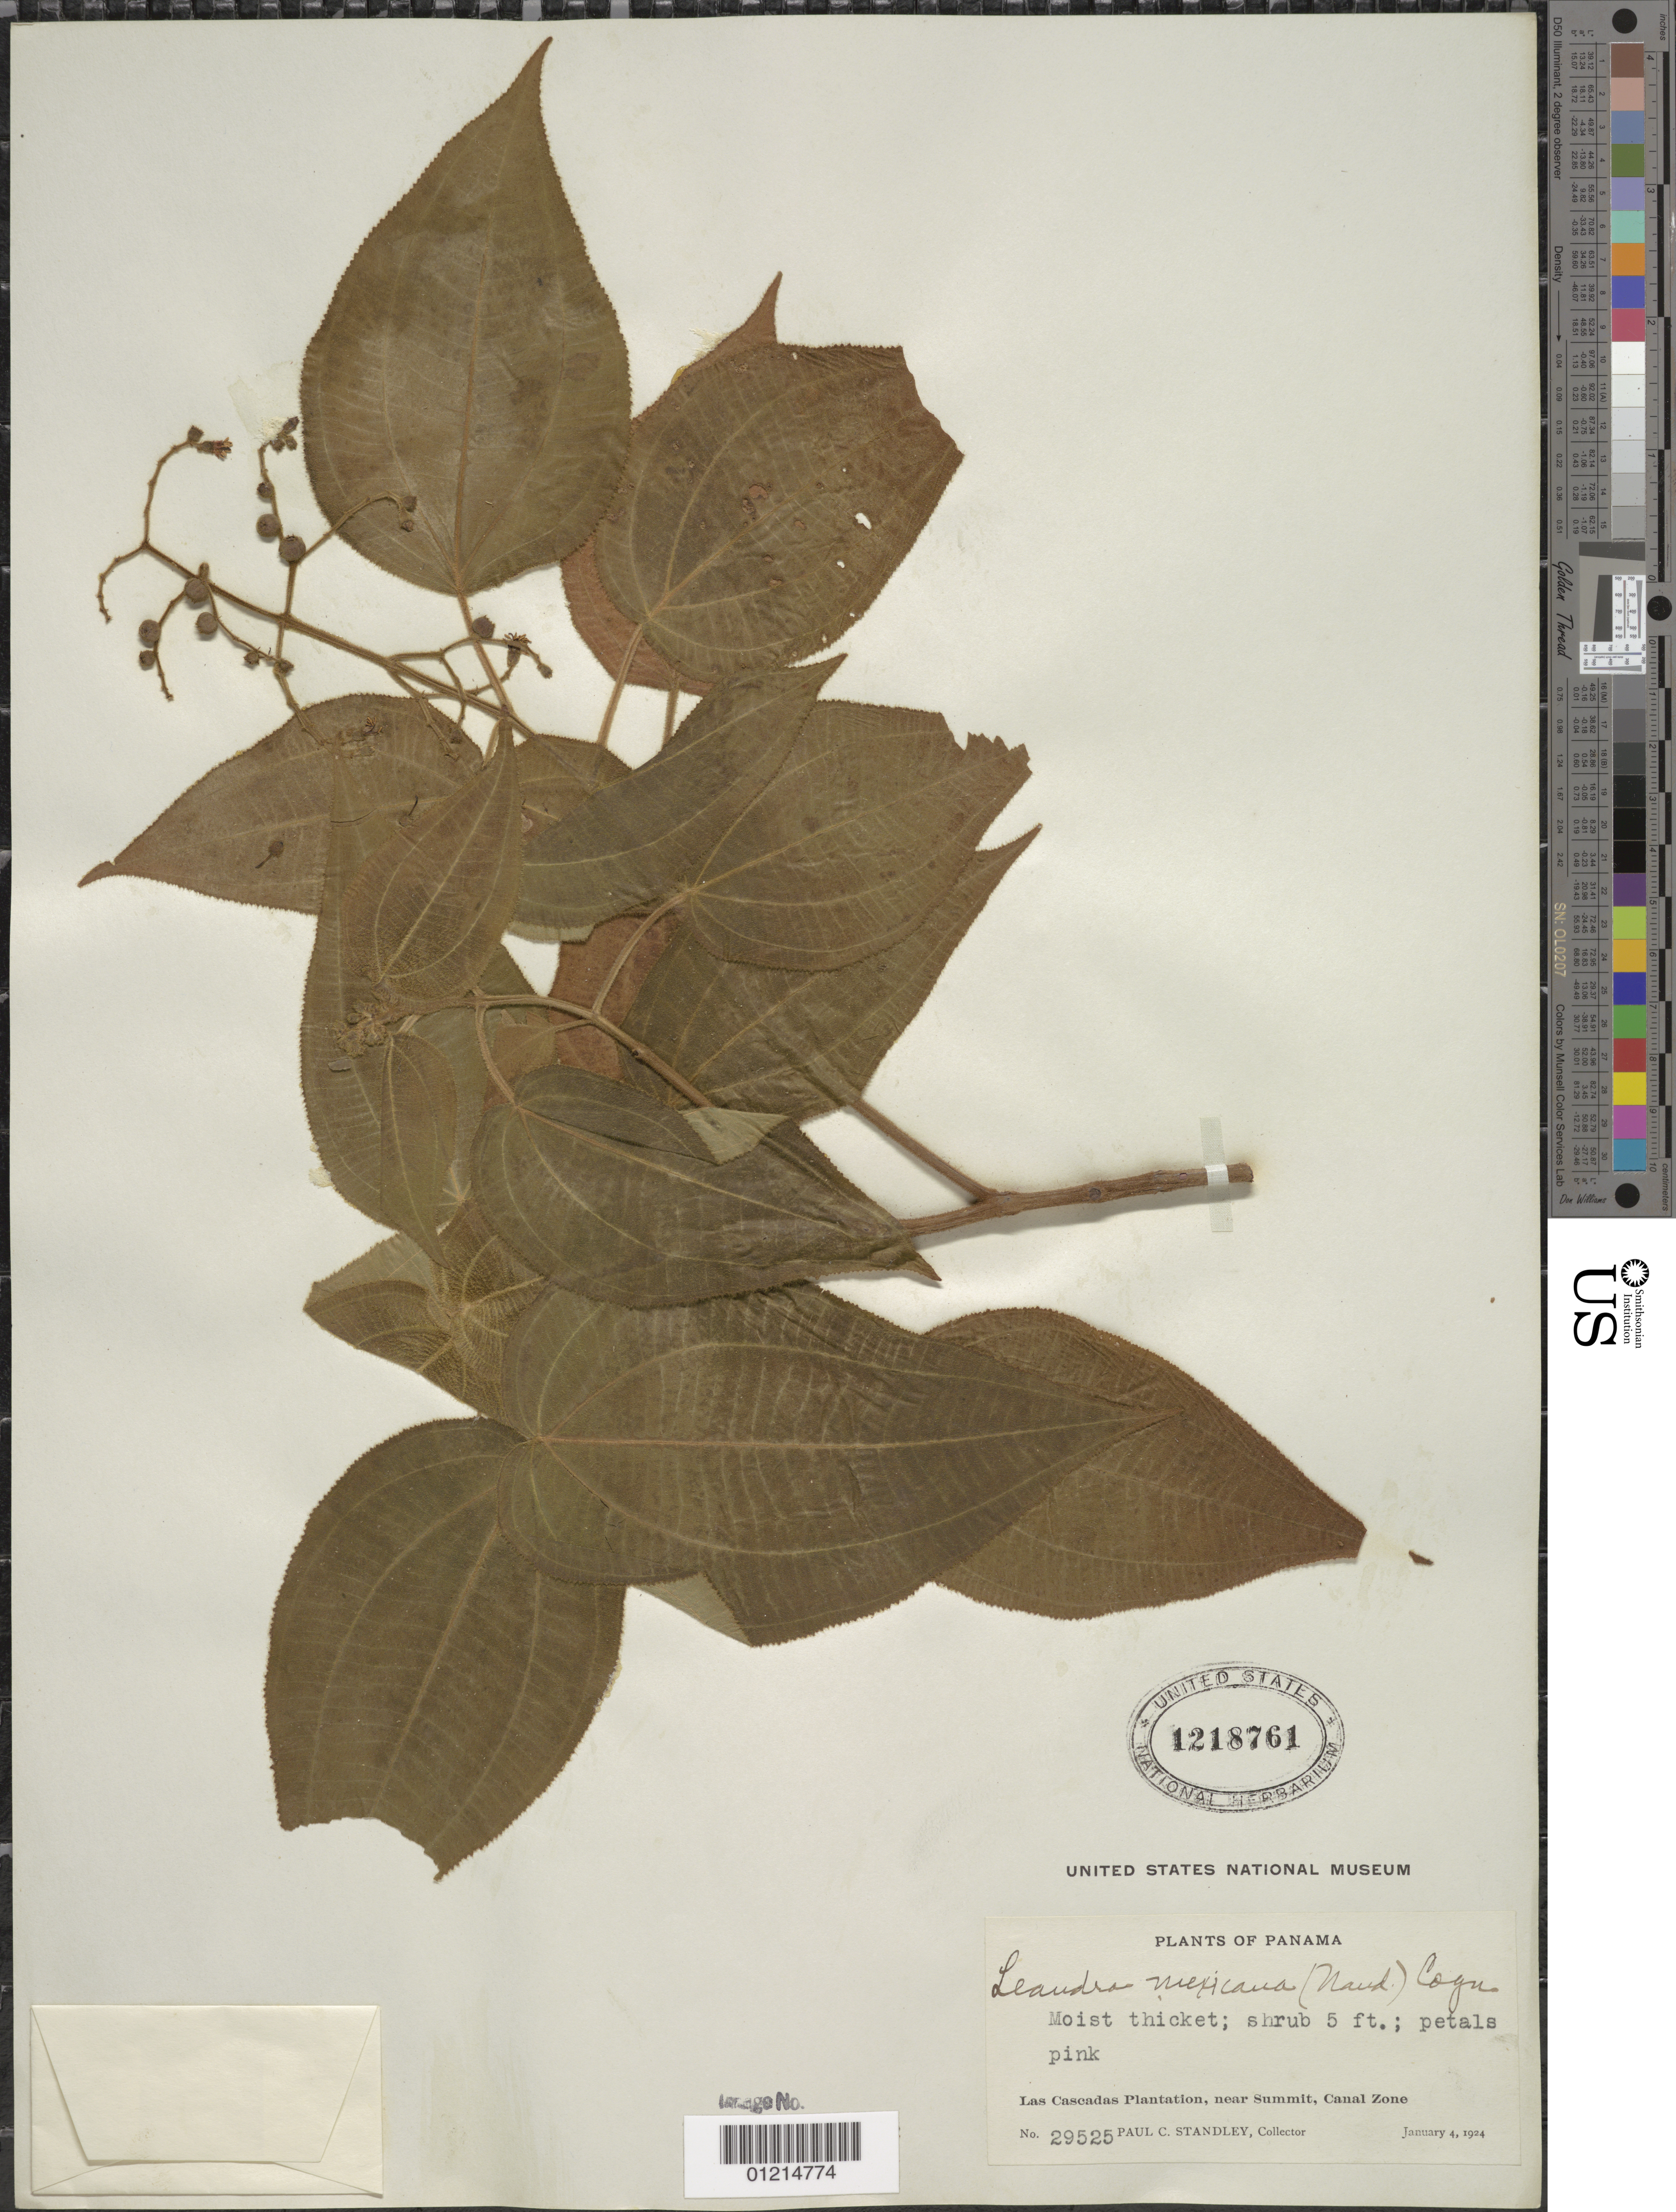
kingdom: Plantae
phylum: Tracheophyta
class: Magnoliopsida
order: Myrtales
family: Melastomataceae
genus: Leandra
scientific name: Leandra mexicana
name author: (Naudin) Cogn.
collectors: P. C. Standley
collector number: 29525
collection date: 1924-01-04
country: Panama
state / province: Panamá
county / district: Canal Zone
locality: Las Cascadas Plantation, near Summit.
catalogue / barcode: US 1218761